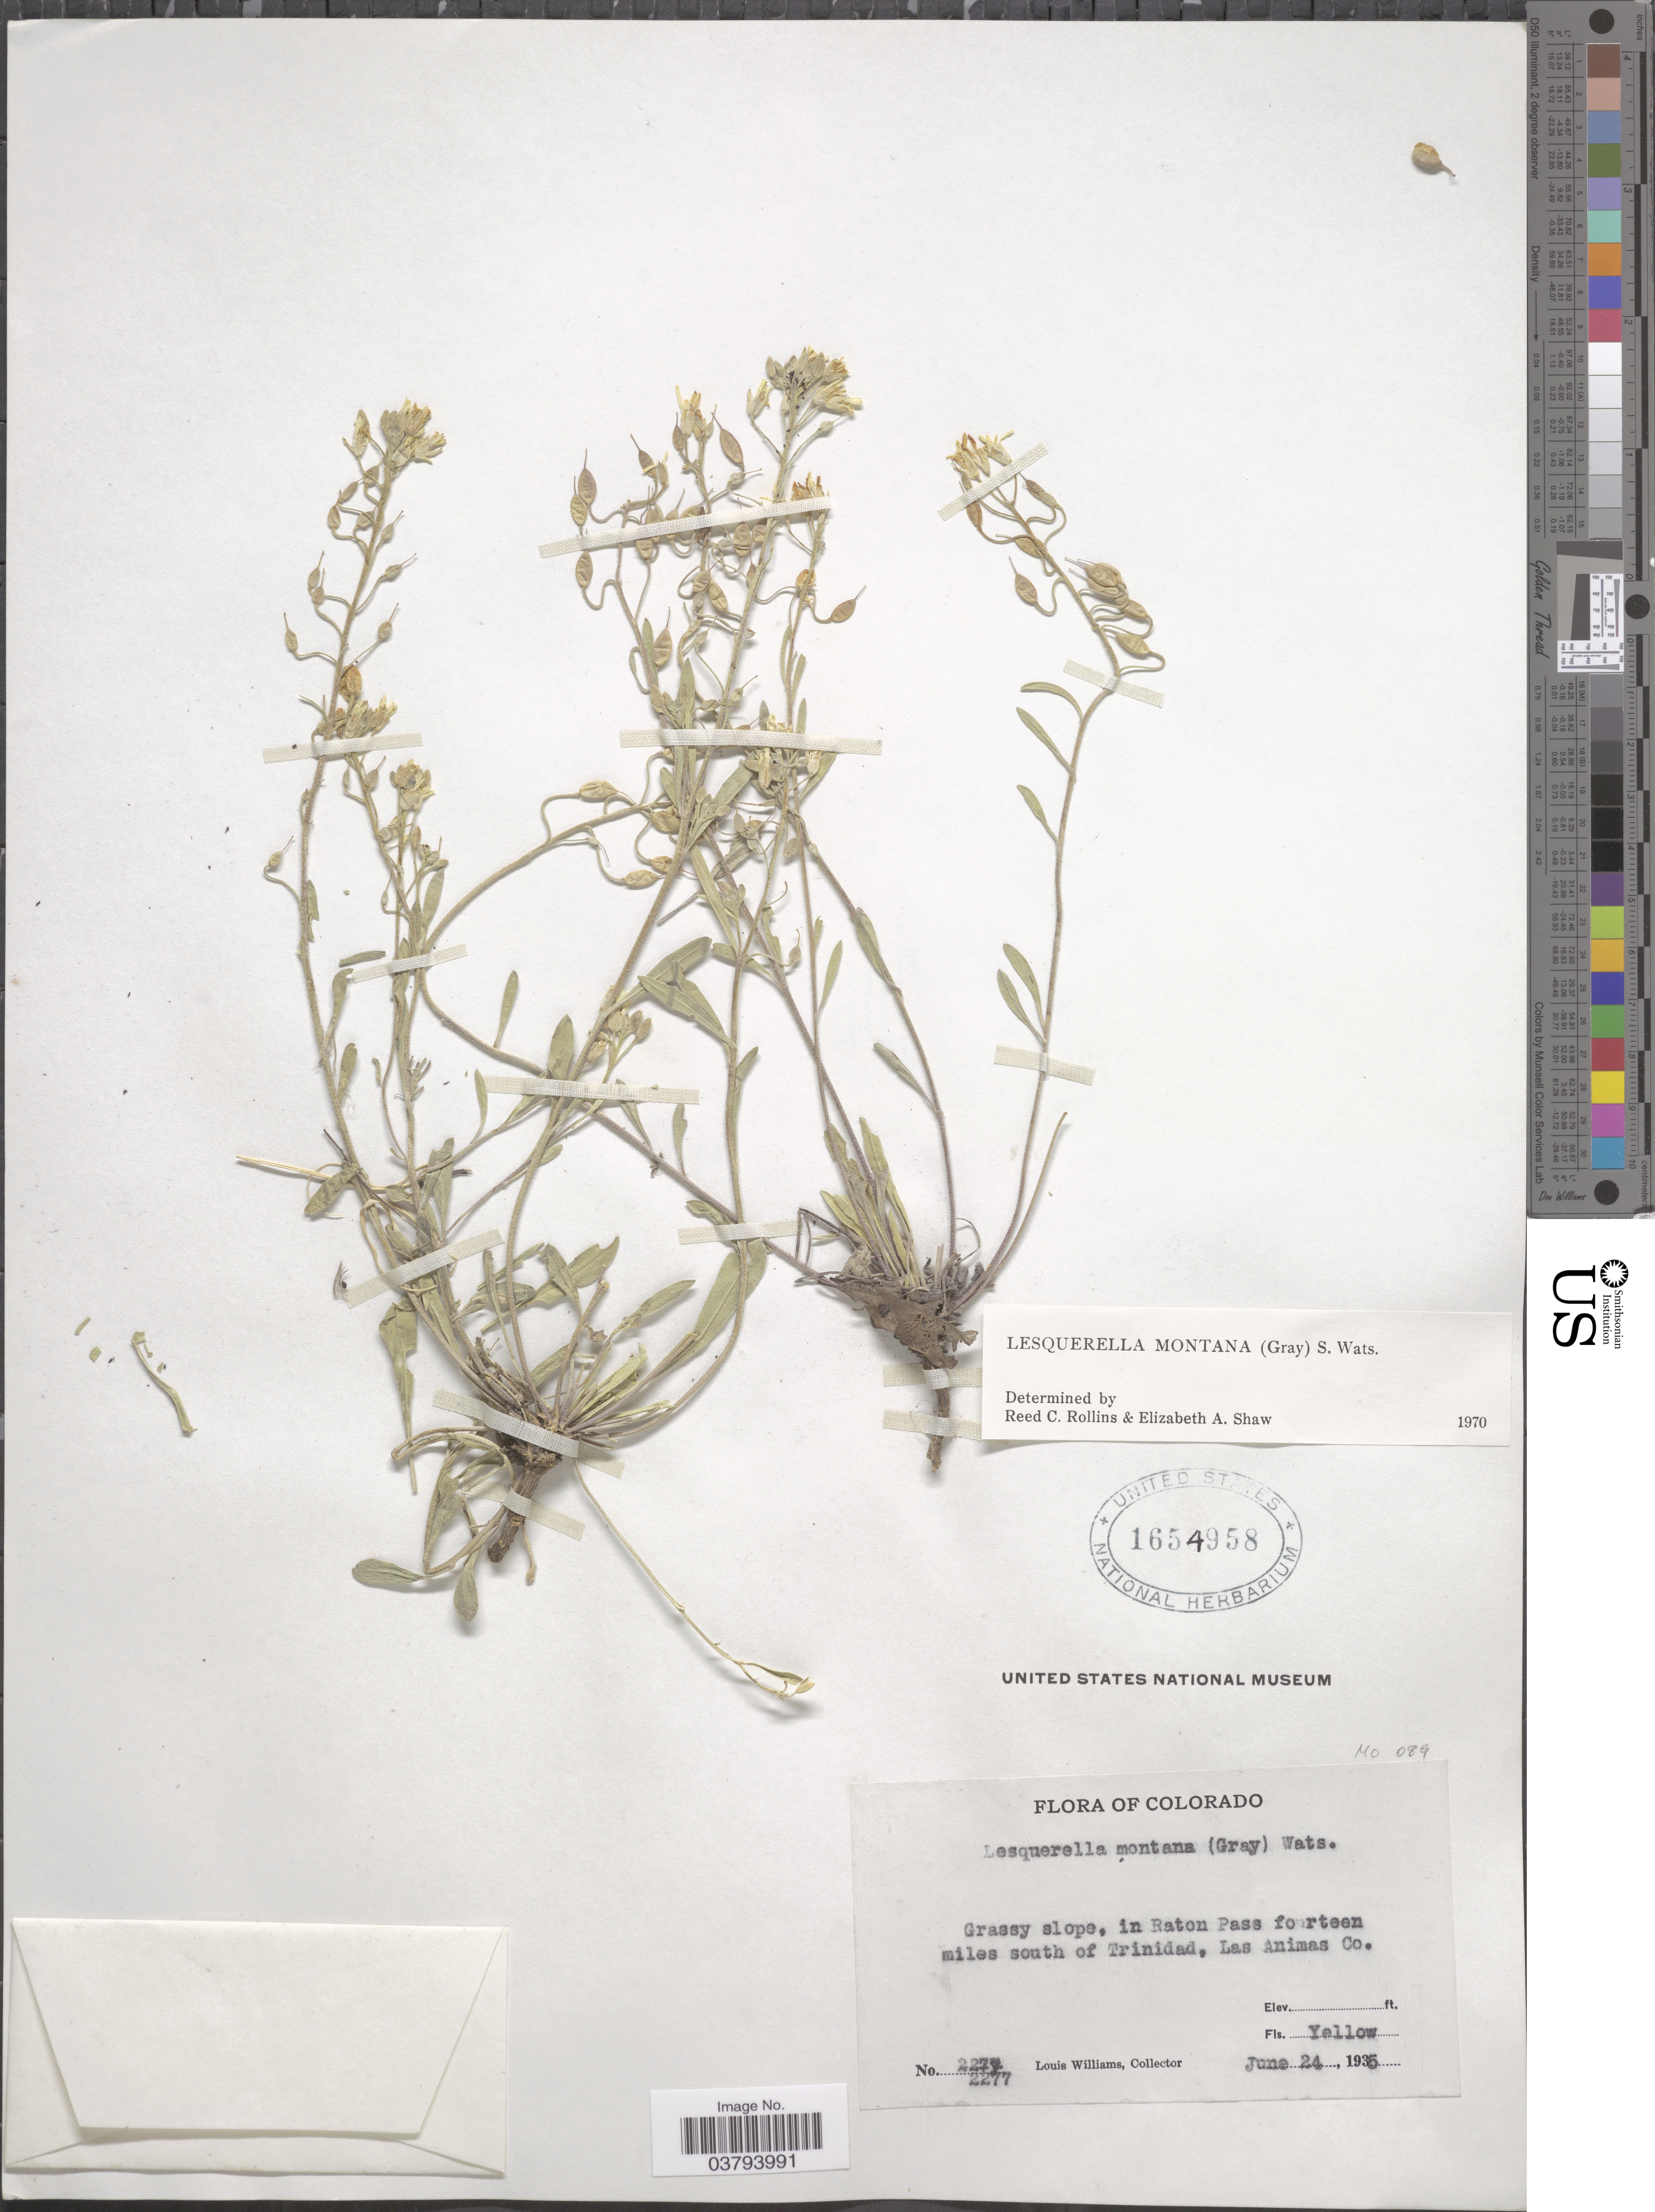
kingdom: Plantae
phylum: Tracheophyta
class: Magnoliopsida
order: Brassicales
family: Brassicaceae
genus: Lesquerella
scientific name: Lesquerella montana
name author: (A. Gray) S. Watson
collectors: L. Williams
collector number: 2277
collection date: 1935-06-24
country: United States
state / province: Colorado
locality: Grassy slope, in Raton Pass fourteen miles south of Trinidad, Las Animas Co.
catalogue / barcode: US 1654958